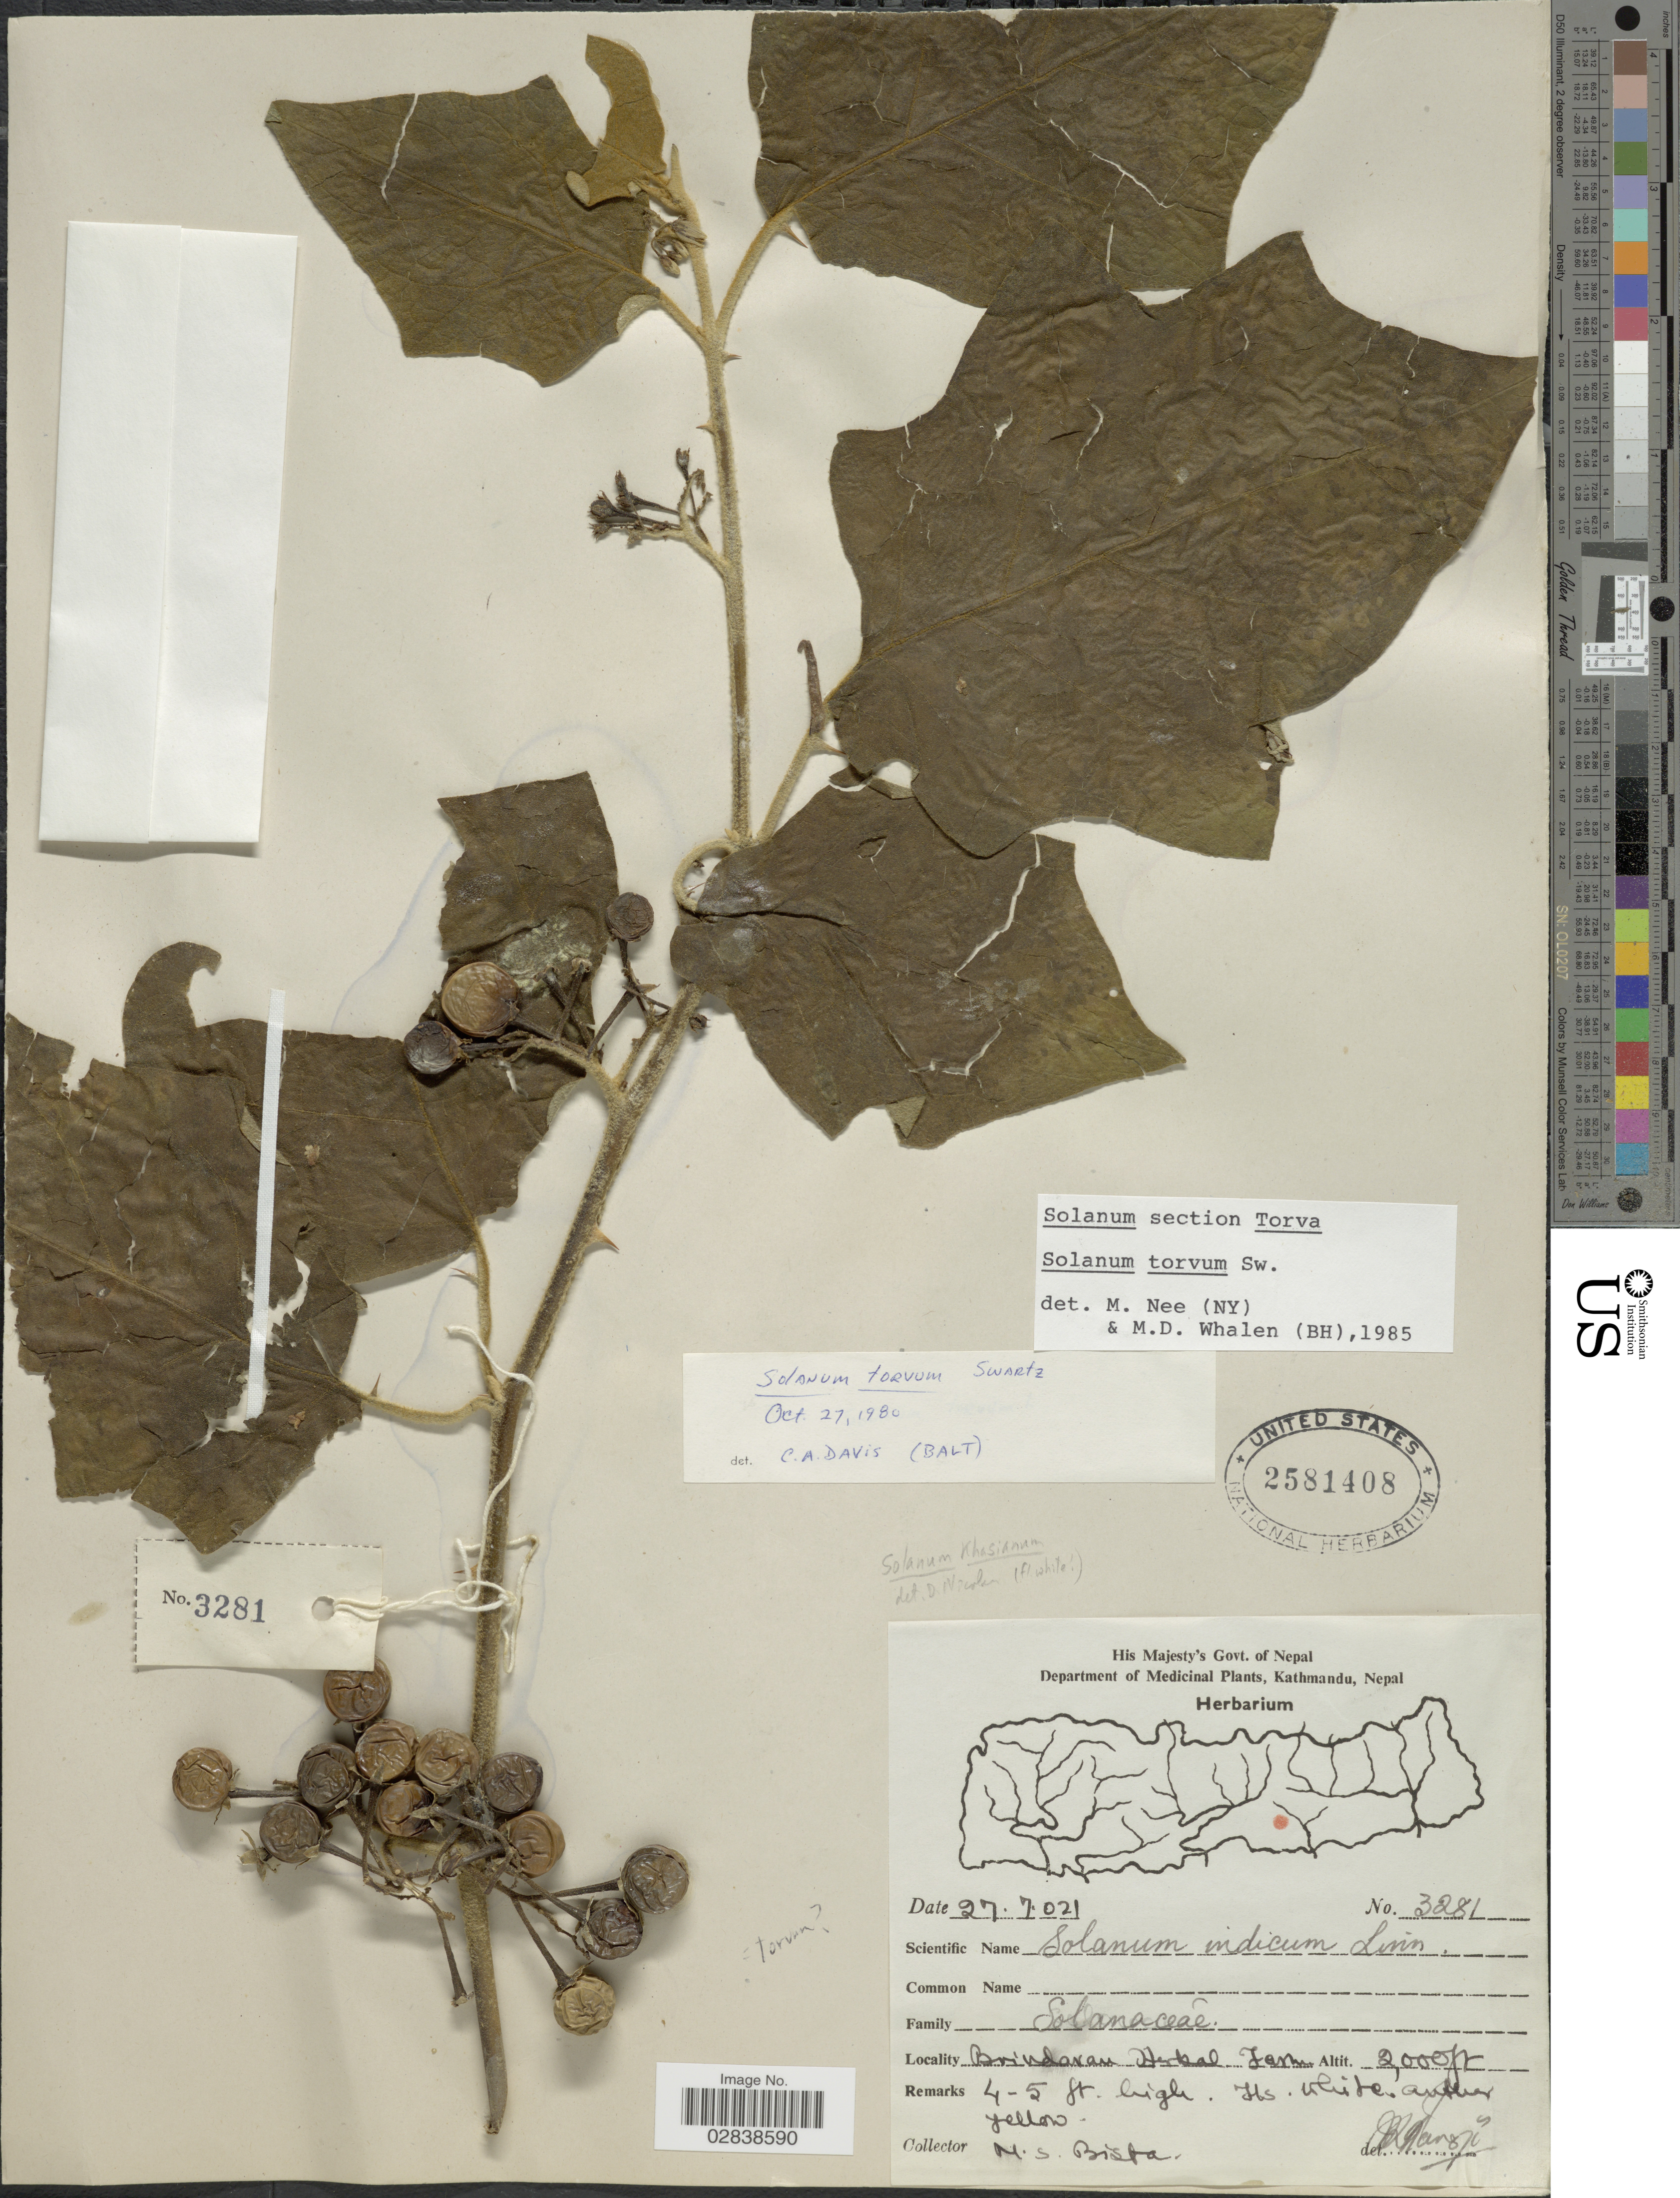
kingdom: Plantae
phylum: Tracheophyta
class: Magnoliopsida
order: Solanales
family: Solanaceae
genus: Solanum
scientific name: Solanum torvum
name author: Sw.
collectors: M. Bista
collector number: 3281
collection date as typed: Transcribed d/m/y: 27/7/21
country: Nepal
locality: Brindaran Herbal Farm.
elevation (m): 610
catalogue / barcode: US 2581408